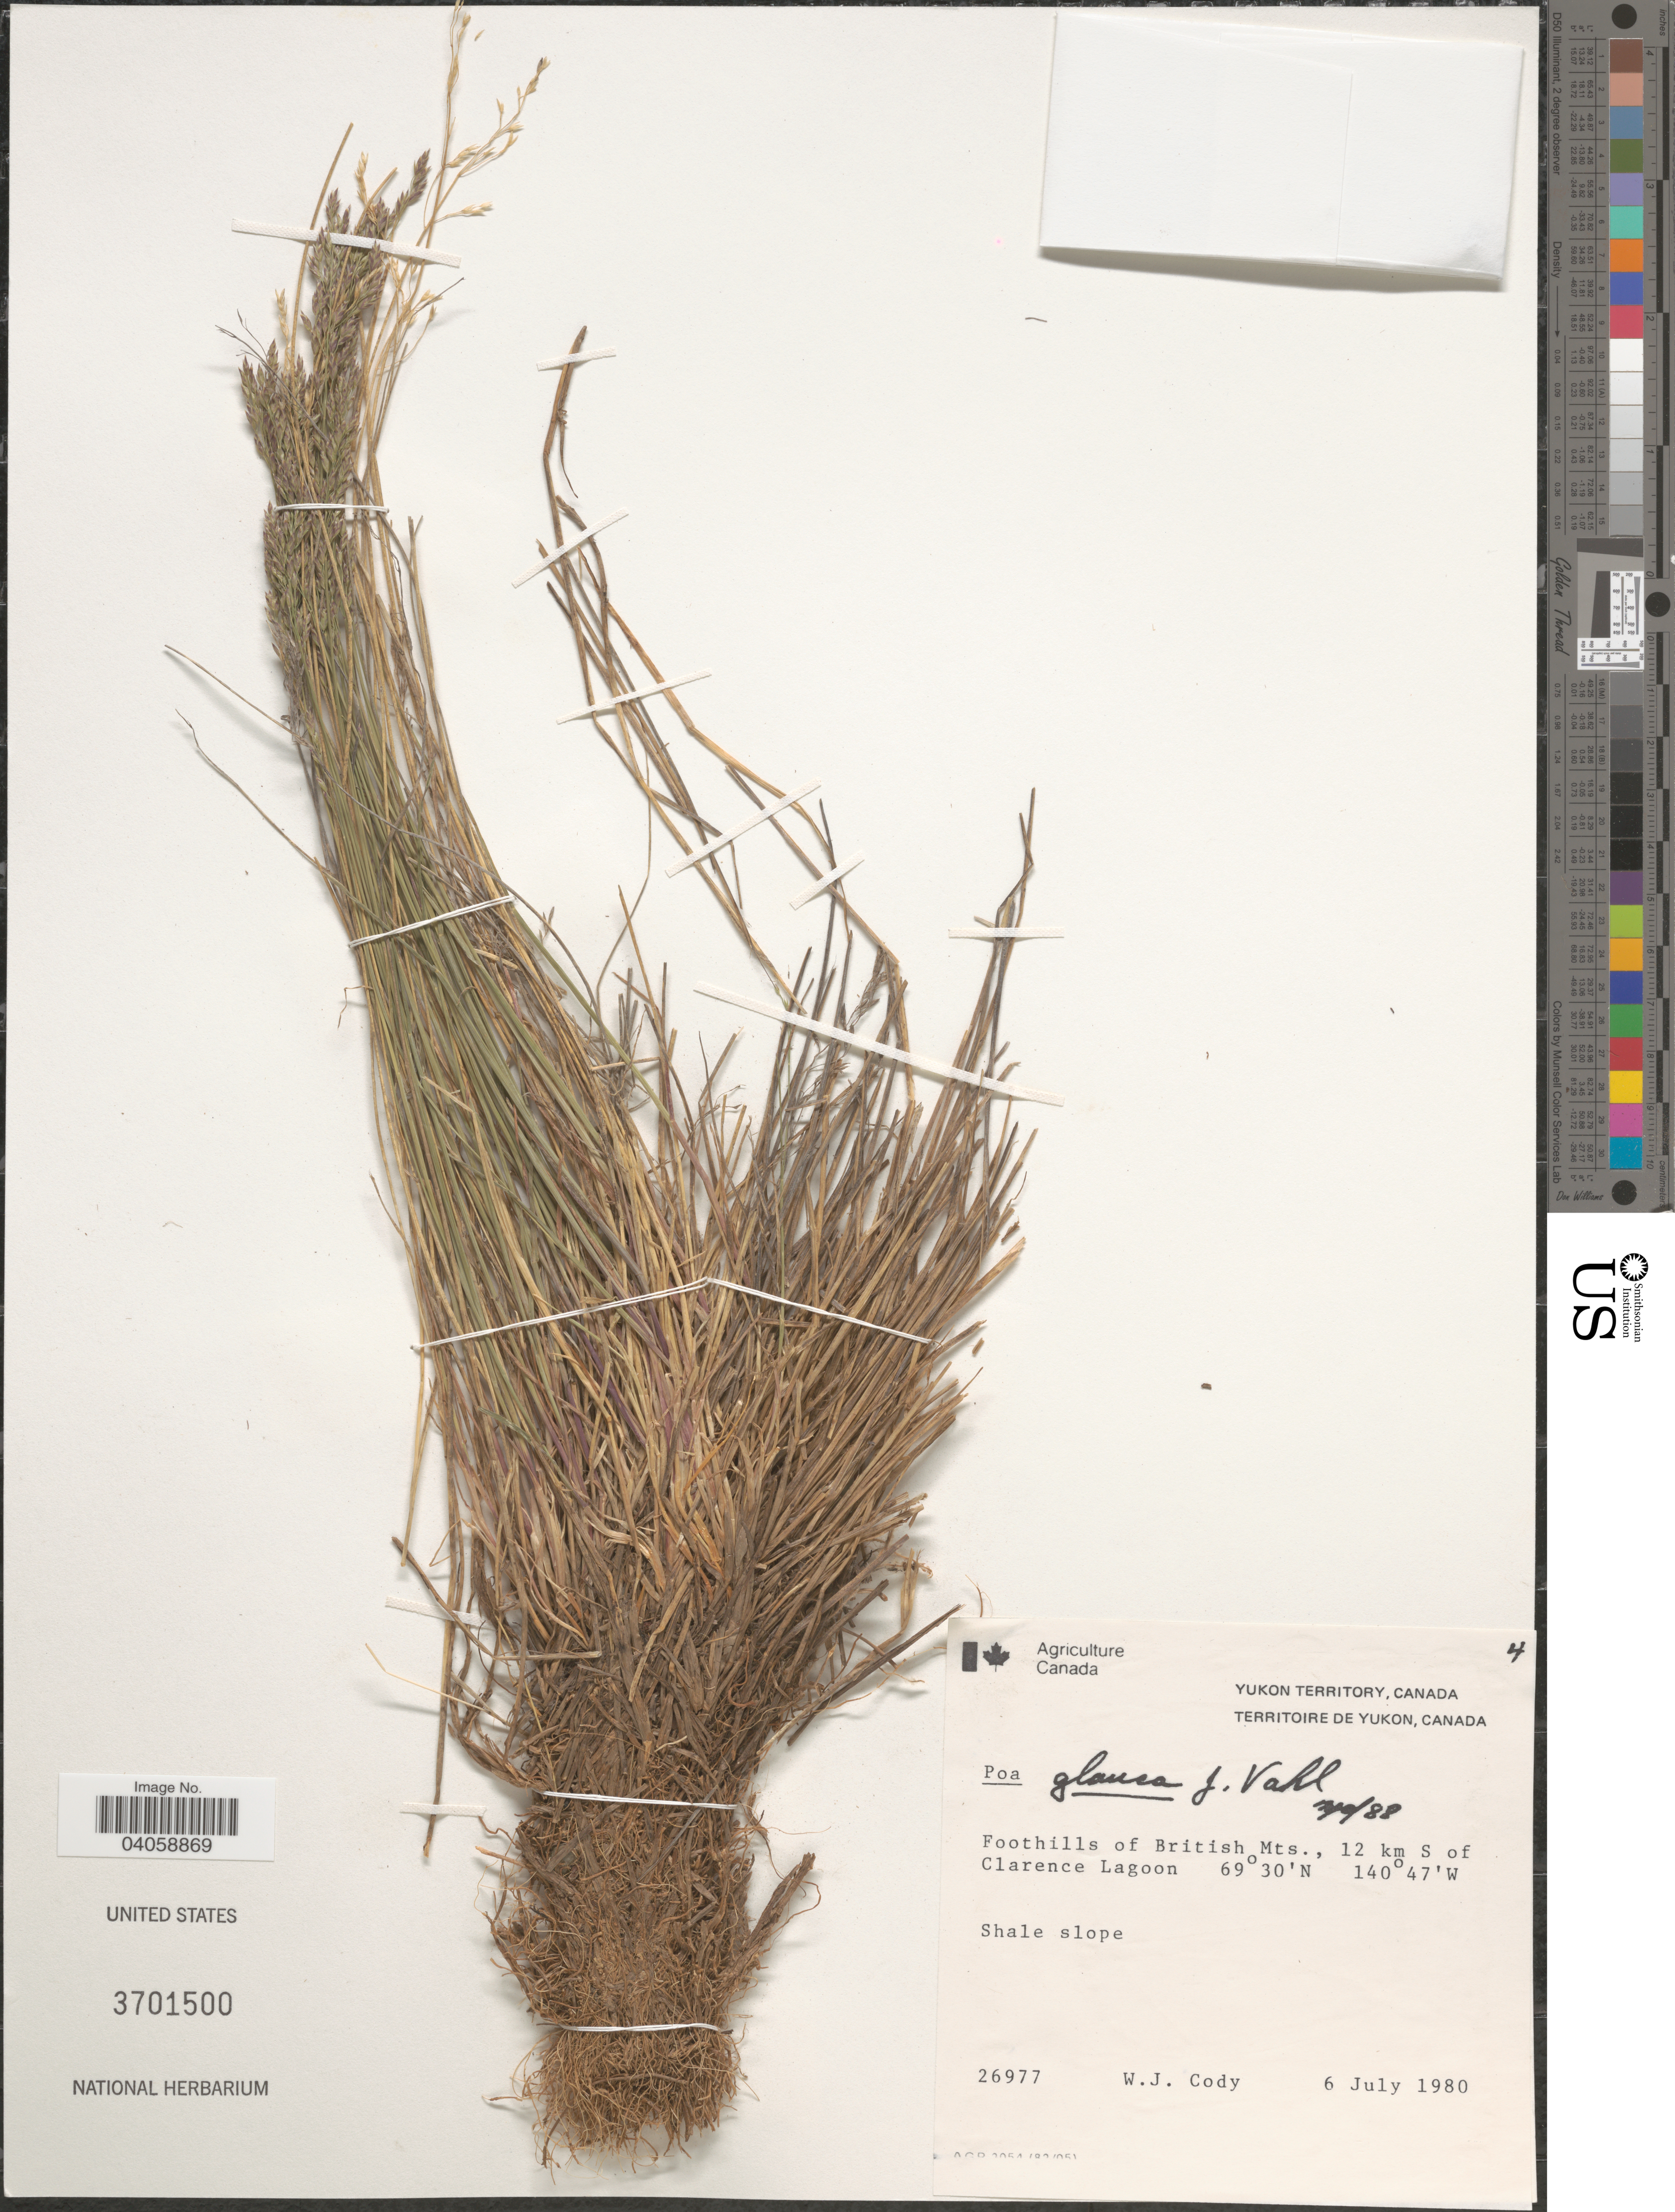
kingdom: Plantae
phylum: Tracheophyta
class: Liliopsida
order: Poales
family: Poaceae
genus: Poa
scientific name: Poa glauca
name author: Vahl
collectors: W. Cody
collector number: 26977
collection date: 1980-07-06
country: Canada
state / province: Yukon Territory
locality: Foothills of British Mts., 12 km S of Clarence Lagoon.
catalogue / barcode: US 3701500